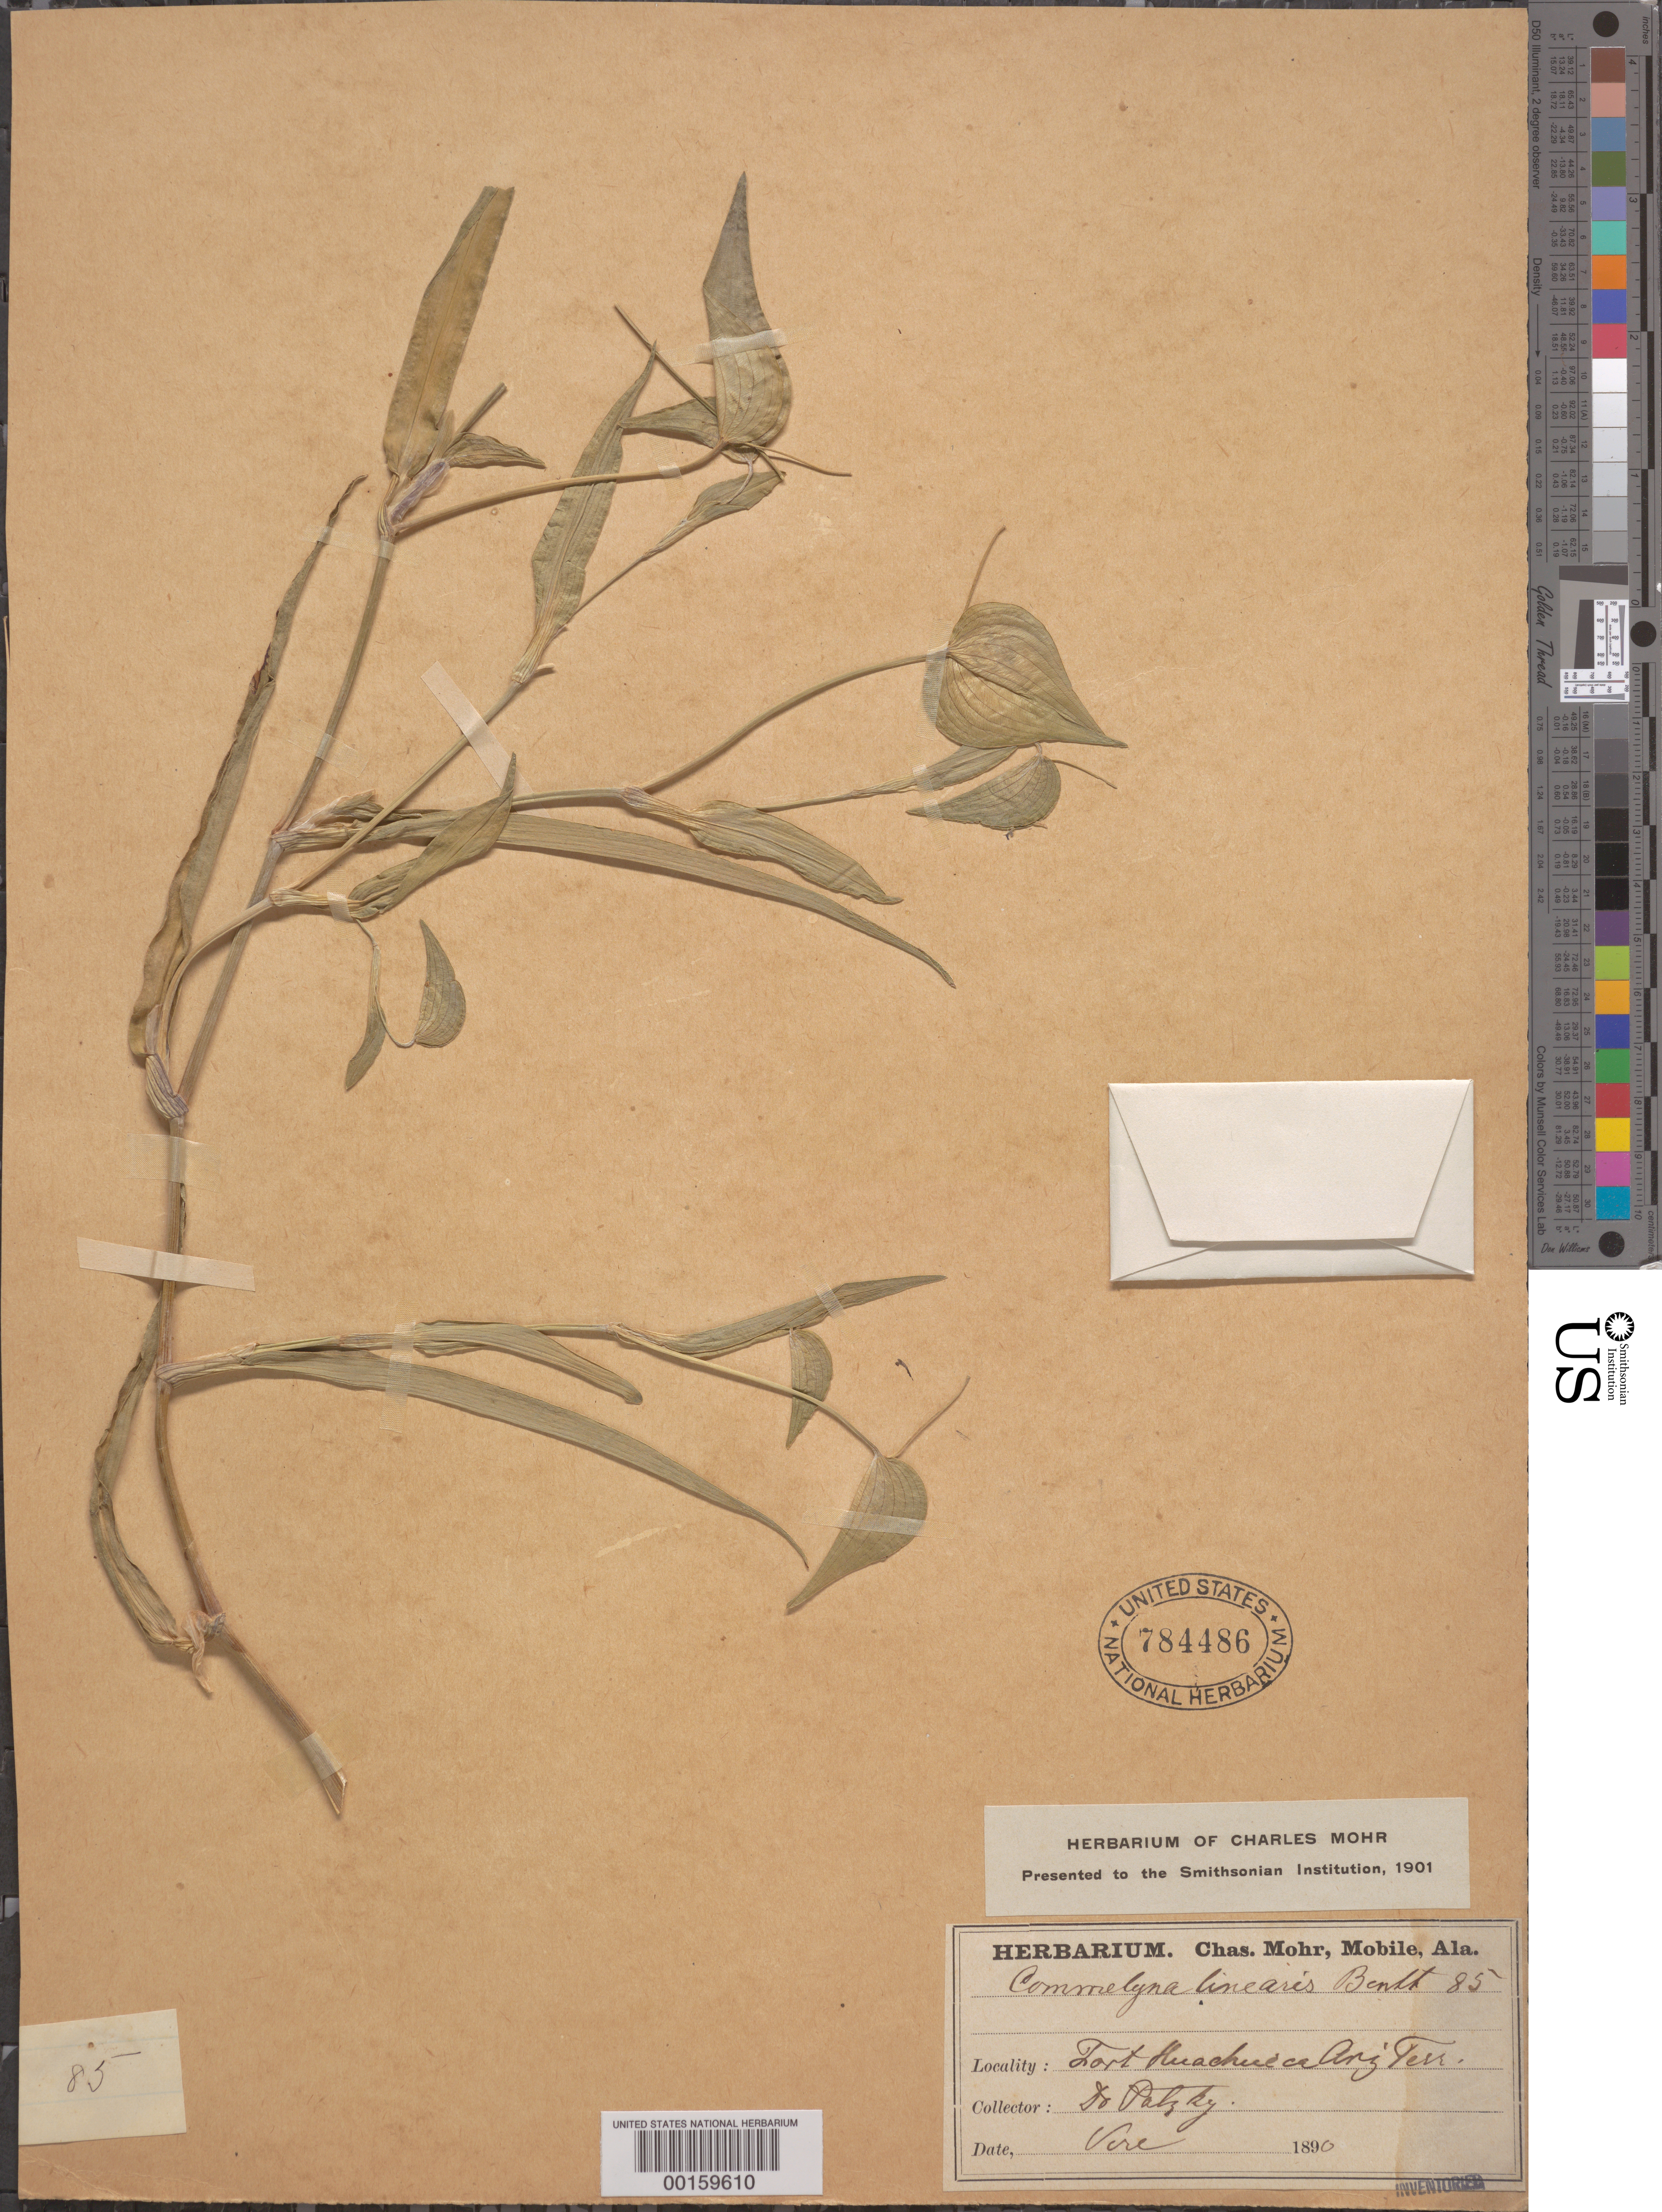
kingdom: Plantae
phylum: Tracheophyta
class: Liliopsida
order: Commelinales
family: Commelinaceae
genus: Commelina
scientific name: Commelina dianthifolia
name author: Redouté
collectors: -. Patzky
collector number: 85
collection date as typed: Jun 1890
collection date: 1890-06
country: United States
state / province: Arizona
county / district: Cochise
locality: Ft. huachuca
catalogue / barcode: US 784486